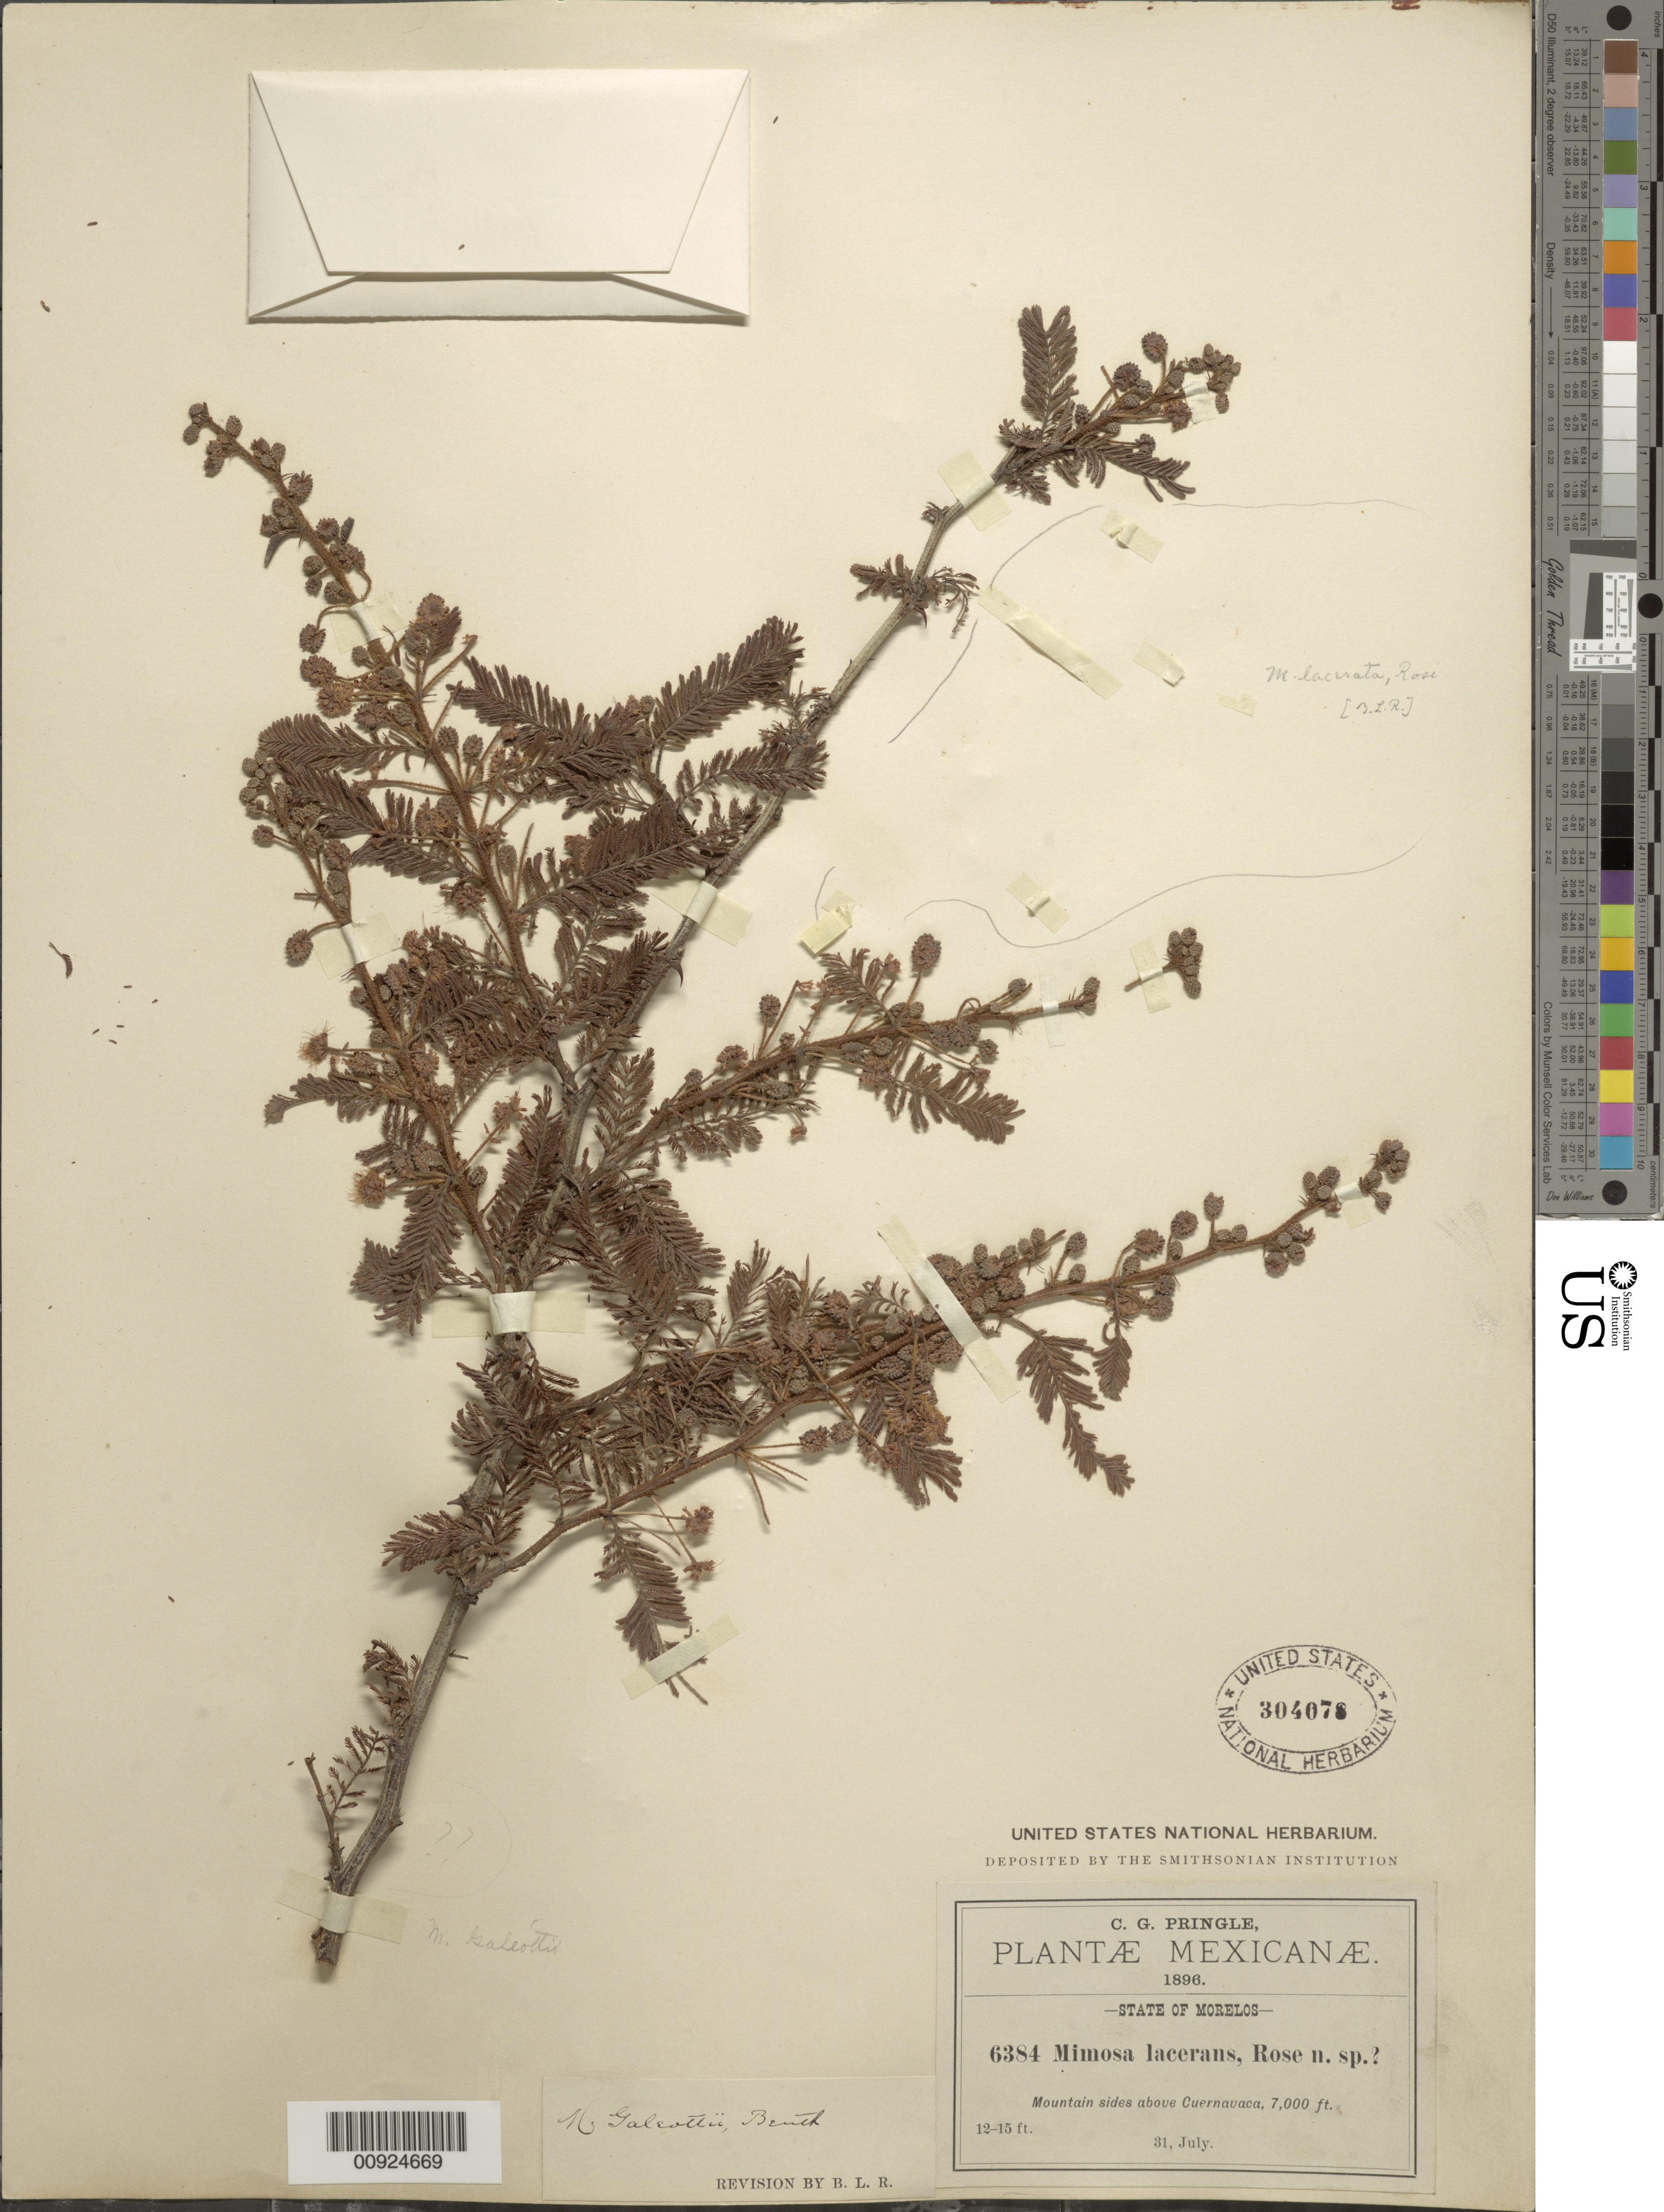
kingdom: Plantae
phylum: Tracheophyta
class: Magnoliopsida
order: Fabales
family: Fabaceae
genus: Mimosa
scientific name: Mimosa galeottii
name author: Benth.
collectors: C. G. Pringle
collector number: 6384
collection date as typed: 31 Jul 1896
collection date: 1896-07-31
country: Mexico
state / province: Morelos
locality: Above Cuernavaca, State of Morelos.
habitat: Mountain sides.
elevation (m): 2134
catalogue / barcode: US 304078